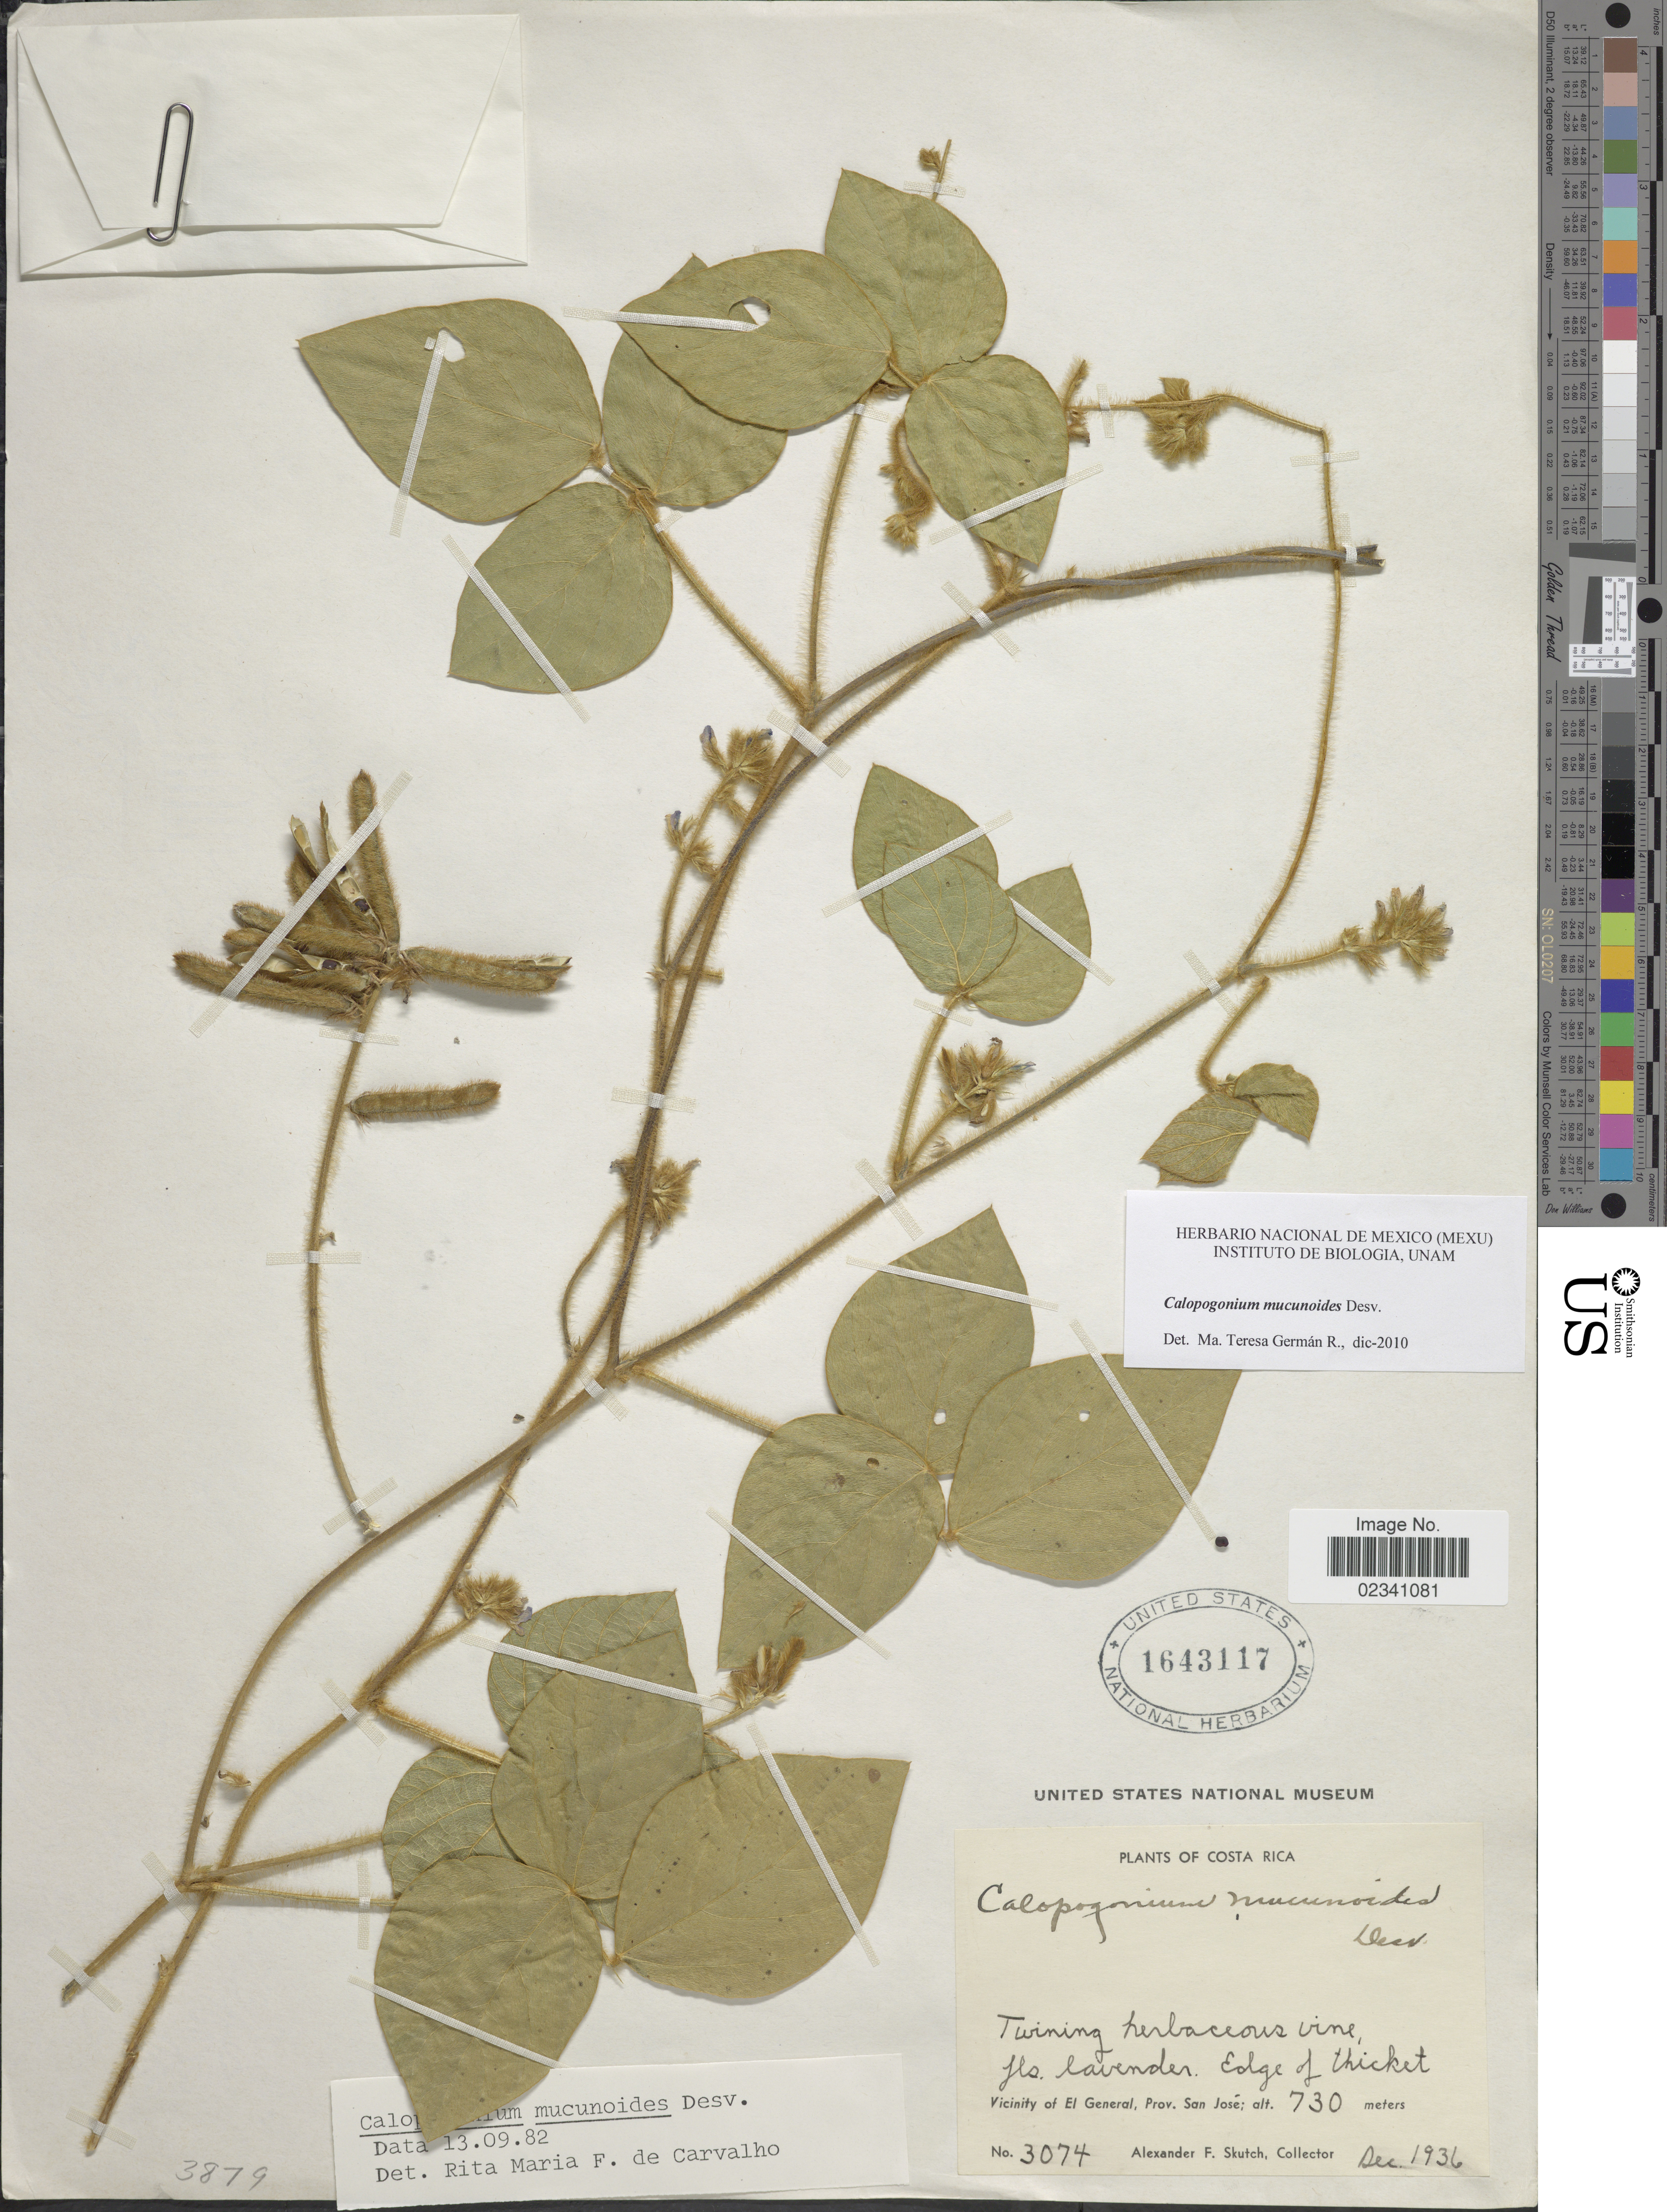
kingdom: Plantae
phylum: Tracheophyta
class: Magnoliopsida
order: Fabales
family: Fabaceae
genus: Calopogonium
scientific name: Calopogonium mucunoides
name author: Desv.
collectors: A. F. Skutch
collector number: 3074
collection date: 1936-12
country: Costa Rica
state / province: San José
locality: Vicinity of El General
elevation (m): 730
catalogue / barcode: US 1643117